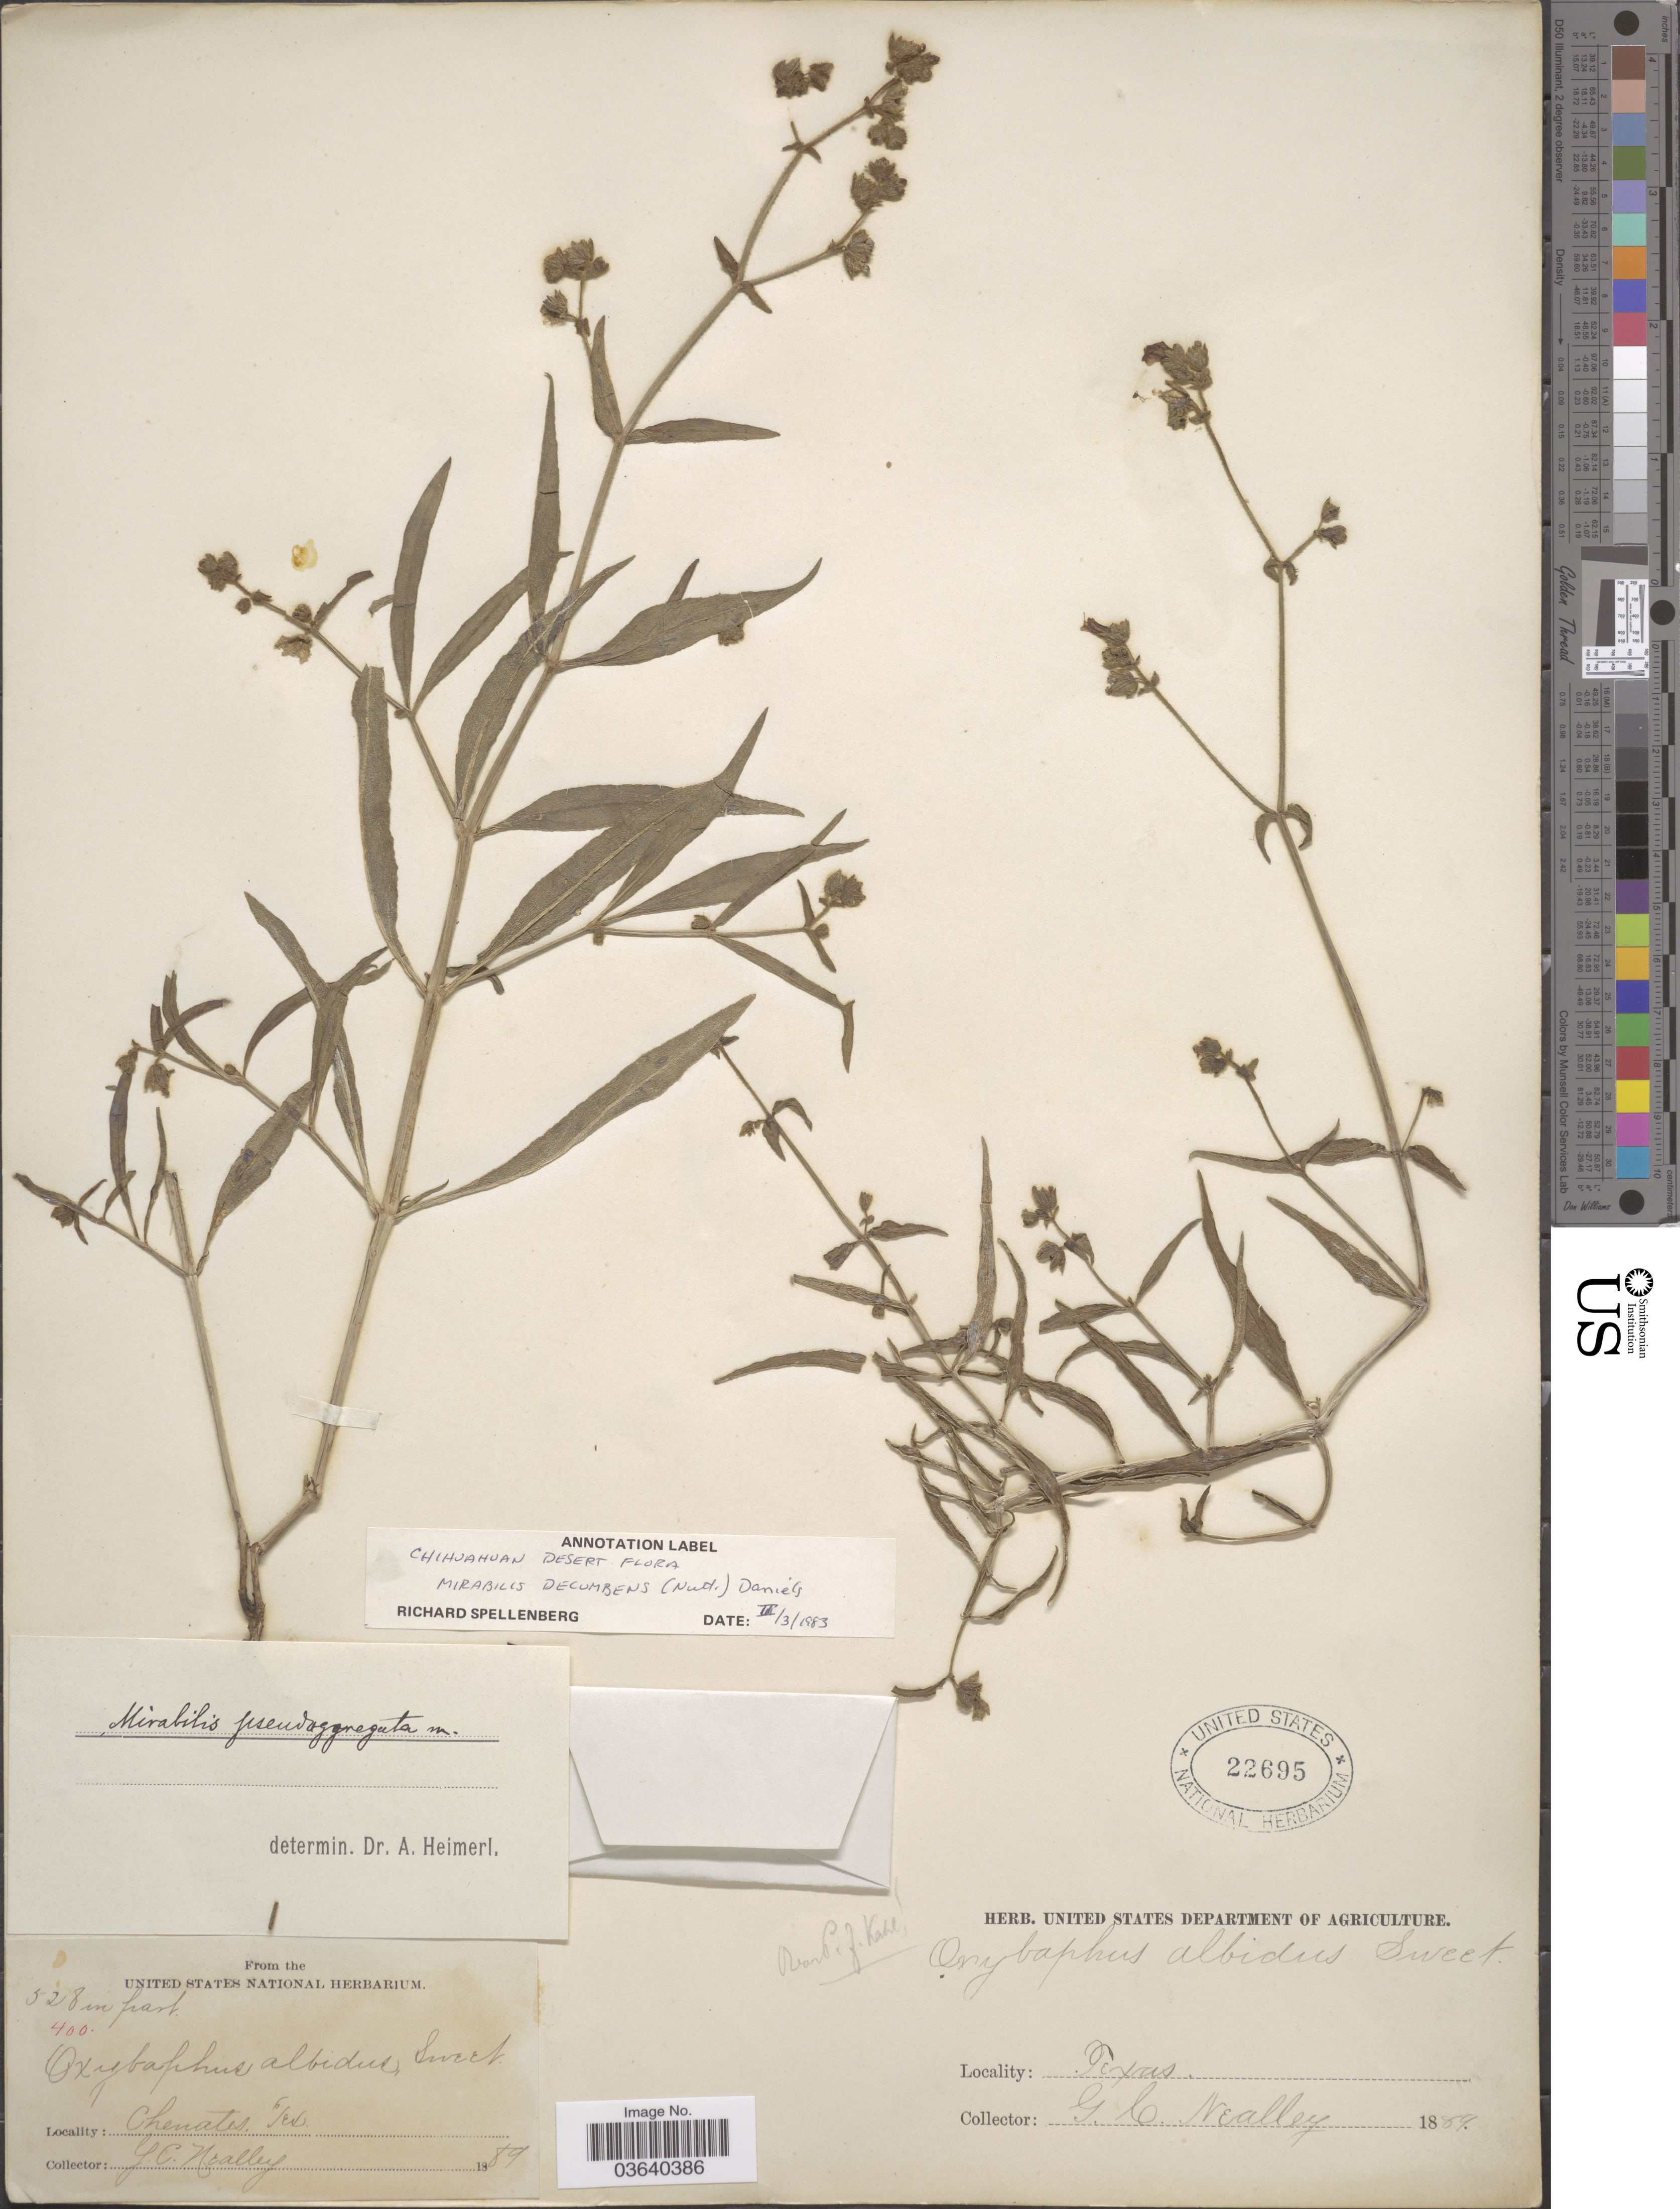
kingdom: Plantae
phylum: Tracheophyta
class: Magnoliopsida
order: Caryophyllales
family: Nyctaginaceae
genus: Mirabilis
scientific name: Mirabilis decumbens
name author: (Nutt.) Daniels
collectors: G. C. Nealley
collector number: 528/400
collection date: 1889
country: United States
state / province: Texas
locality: Chenates.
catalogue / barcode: US 22695